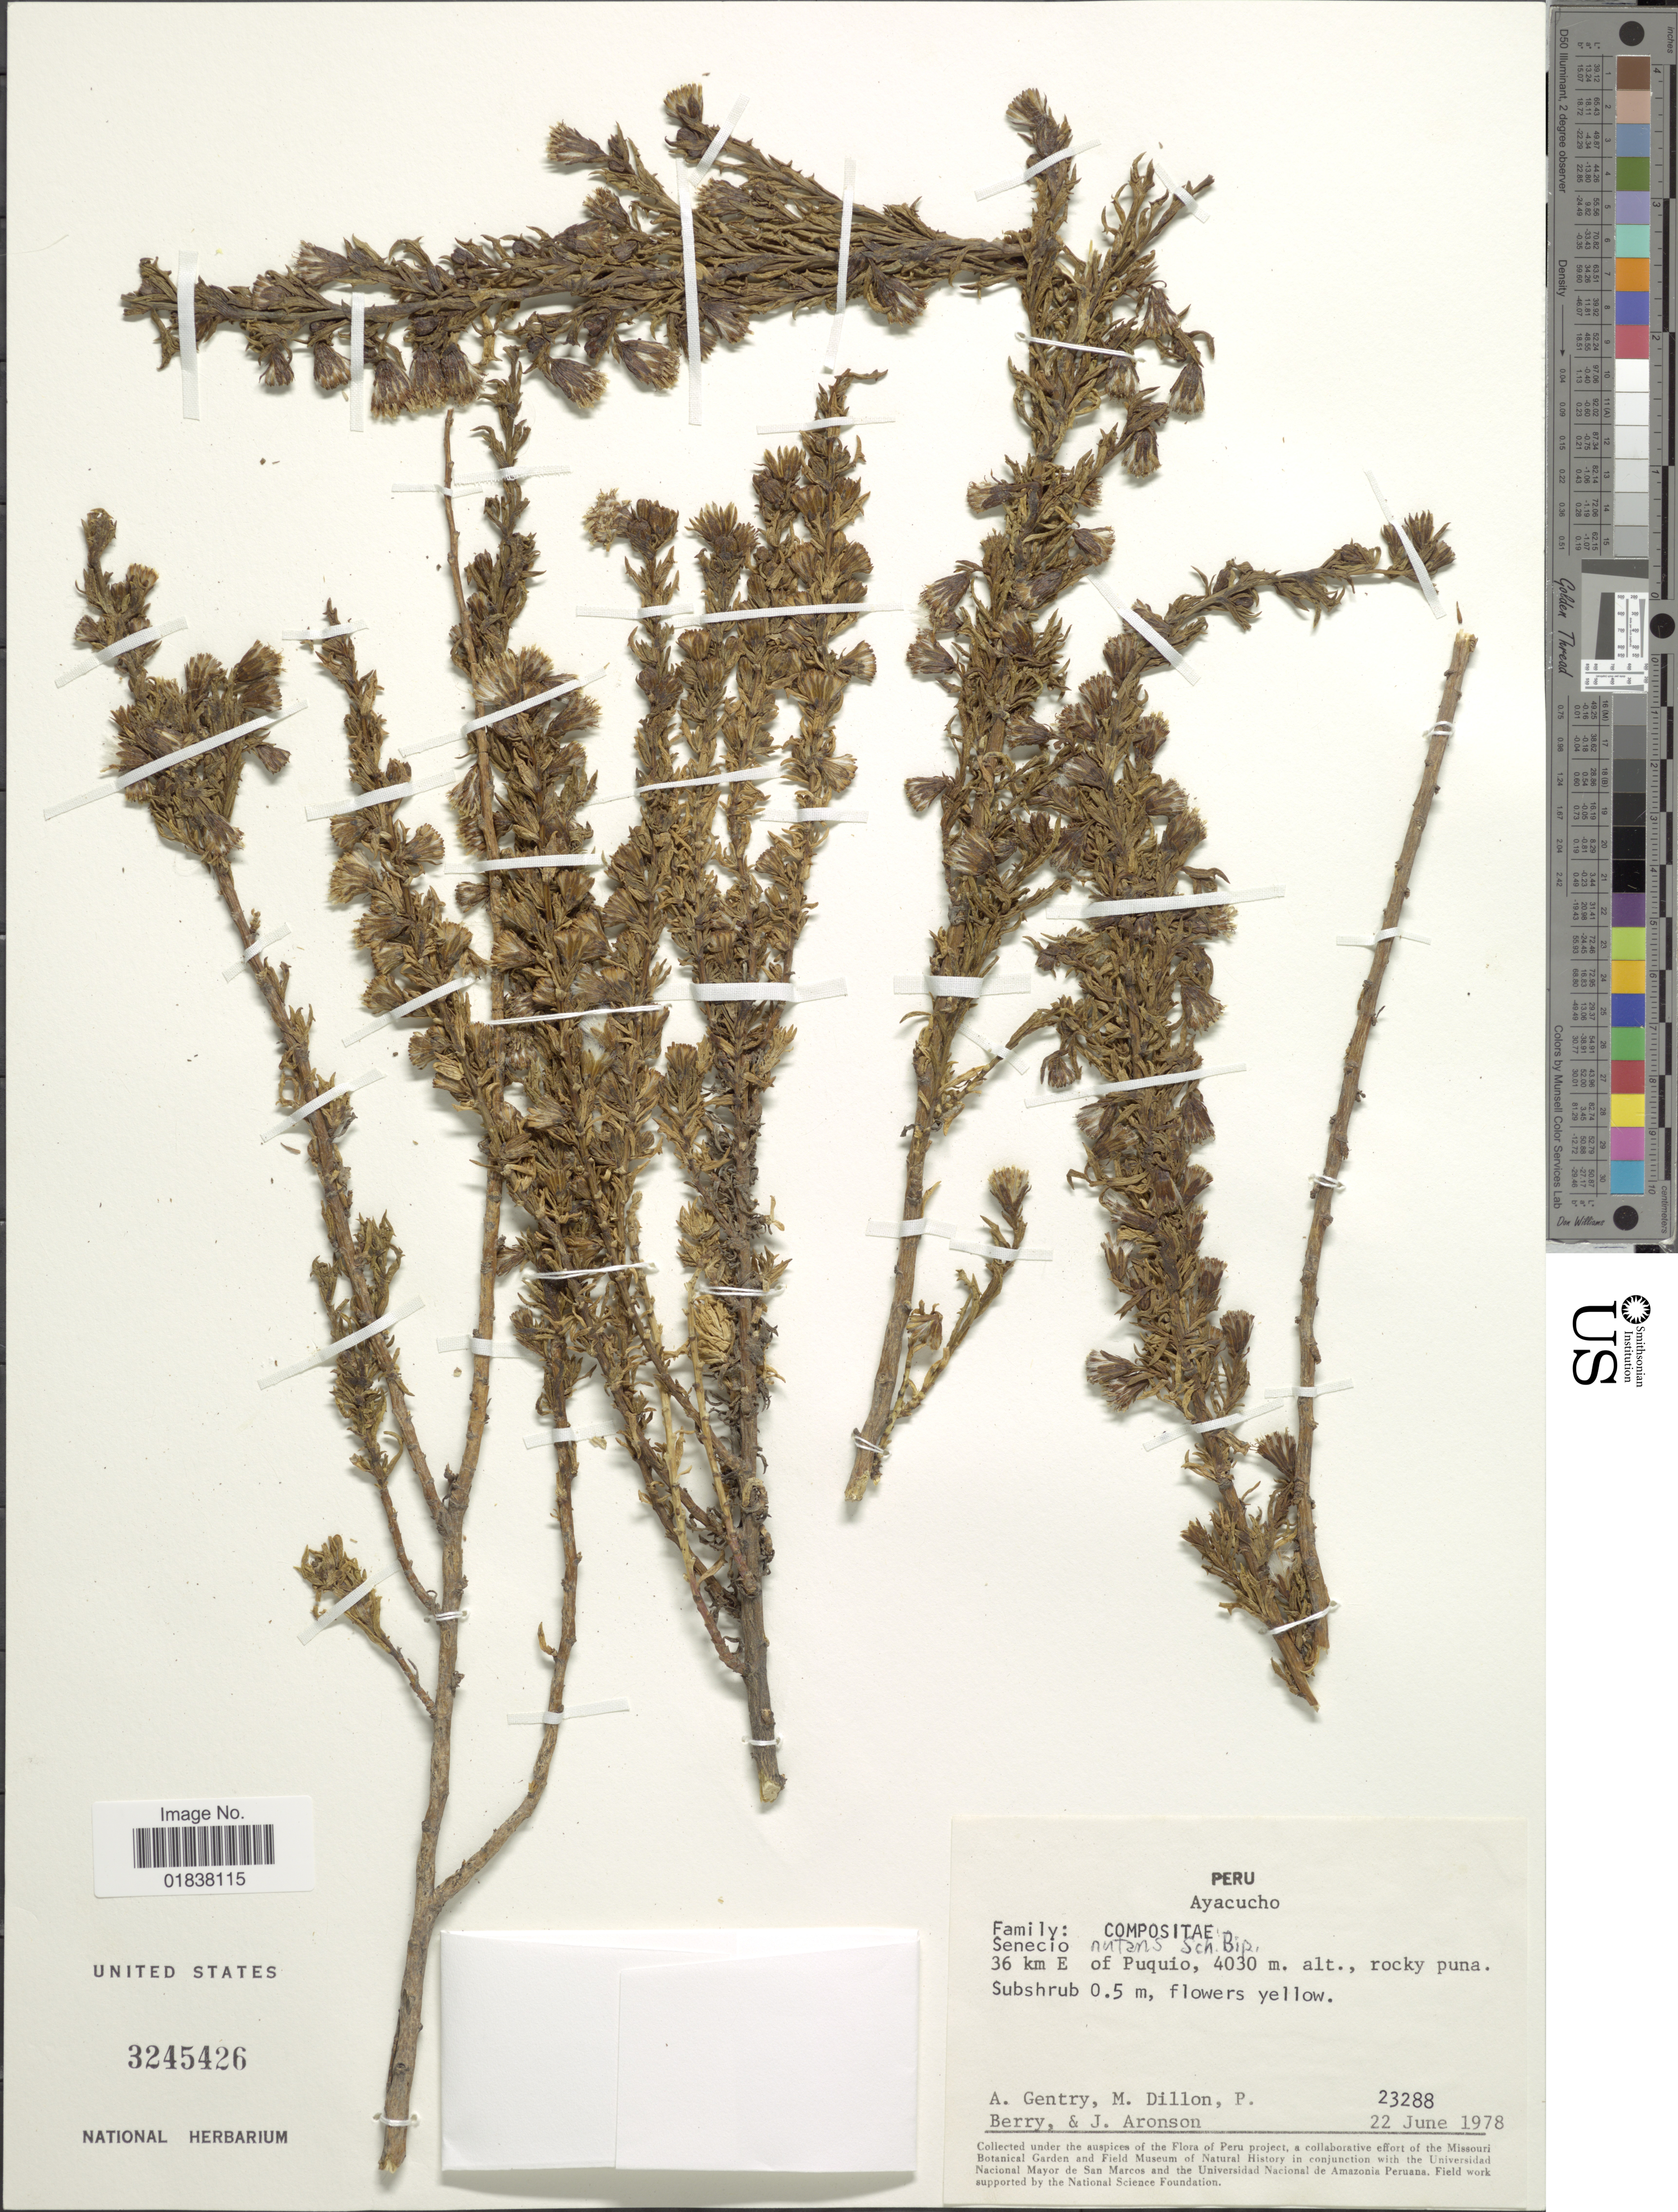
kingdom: Plantae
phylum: Tracheophyta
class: Magnoliopsida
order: Asterales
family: Asteraceae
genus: Senecio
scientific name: Senecio nutans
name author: Sch. Bip.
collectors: A. H. Gentry, M. O. Dillon, P. Berry & J. Aronson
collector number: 23288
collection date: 1978-06-22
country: Peru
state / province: Ayacucho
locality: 36 km E of Puquio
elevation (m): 4030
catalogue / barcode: US 3245426